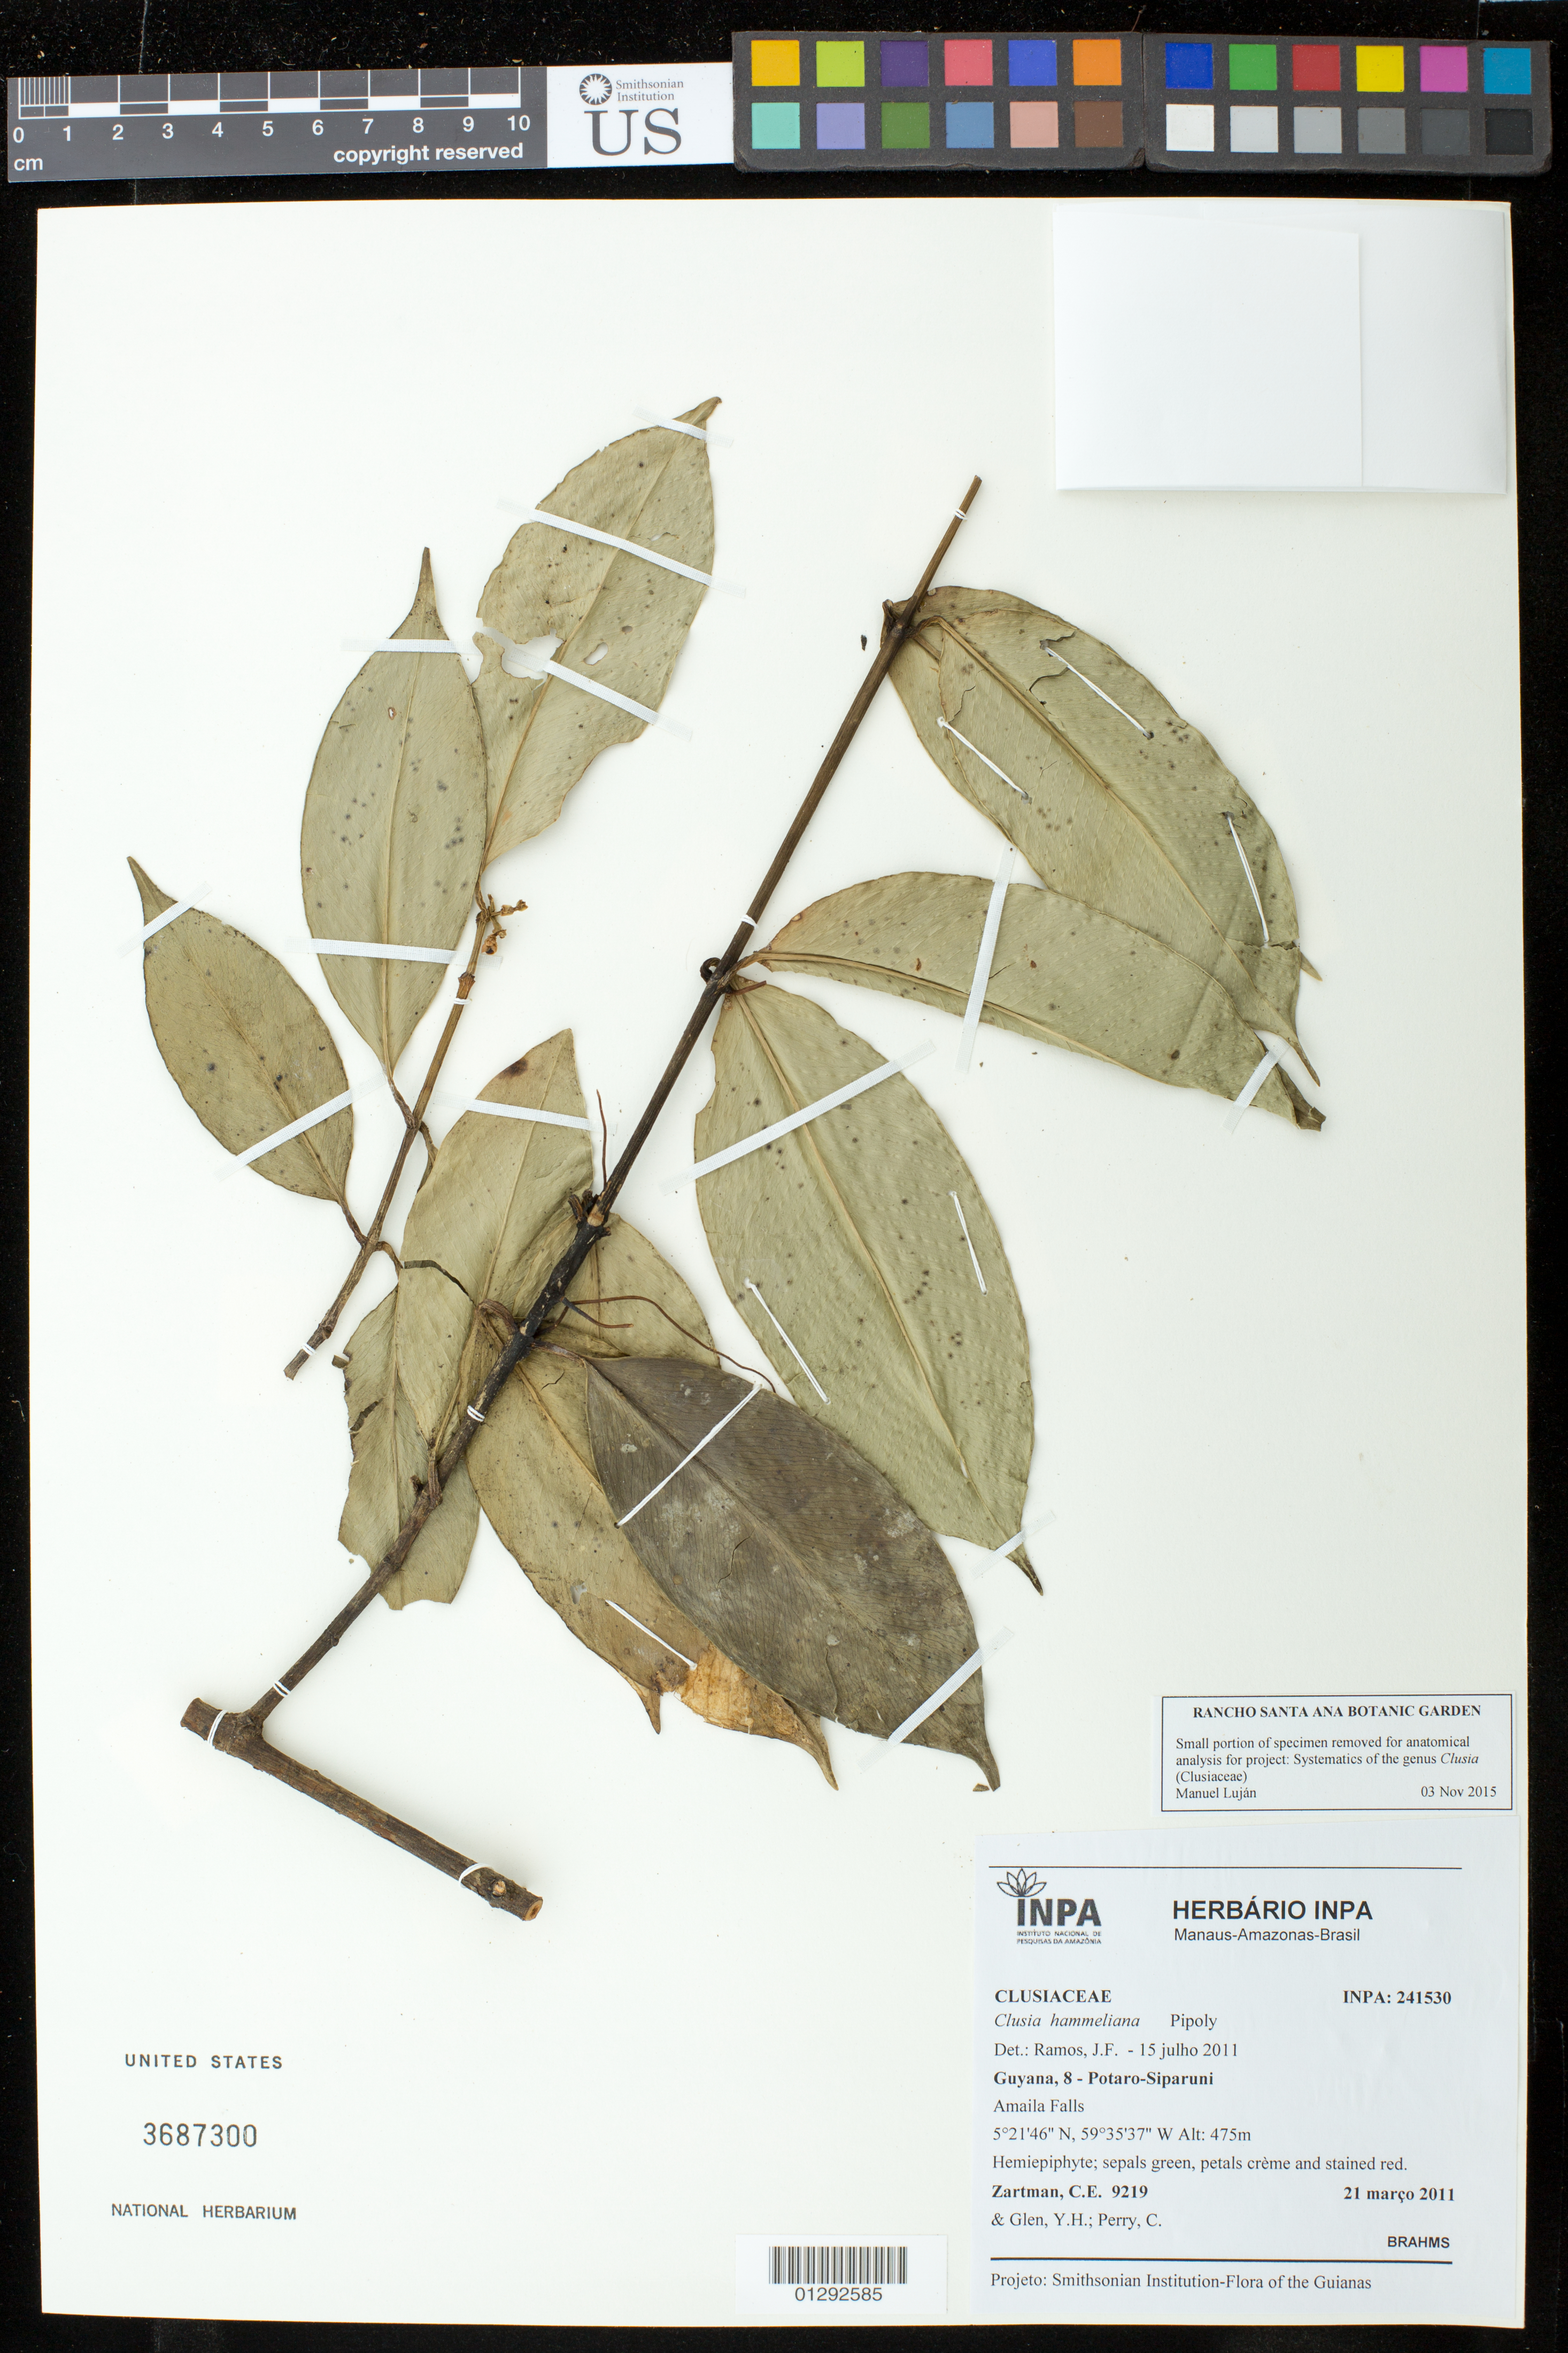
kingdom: Plantae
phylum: Tracheophyta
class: Magnoliopsida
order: Malpighiales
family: Clusiaceae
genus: Clusia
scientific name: Clusia hammeliana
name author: Pipoly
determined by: Ramos, J. F.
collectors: C. Zartman, Y. Glen & C. Perry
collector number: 9219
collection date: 2011-03-21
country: Guyana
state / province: Potaro-Siparuni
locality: Amaila Falls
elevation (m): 475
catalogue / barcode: US 3687300